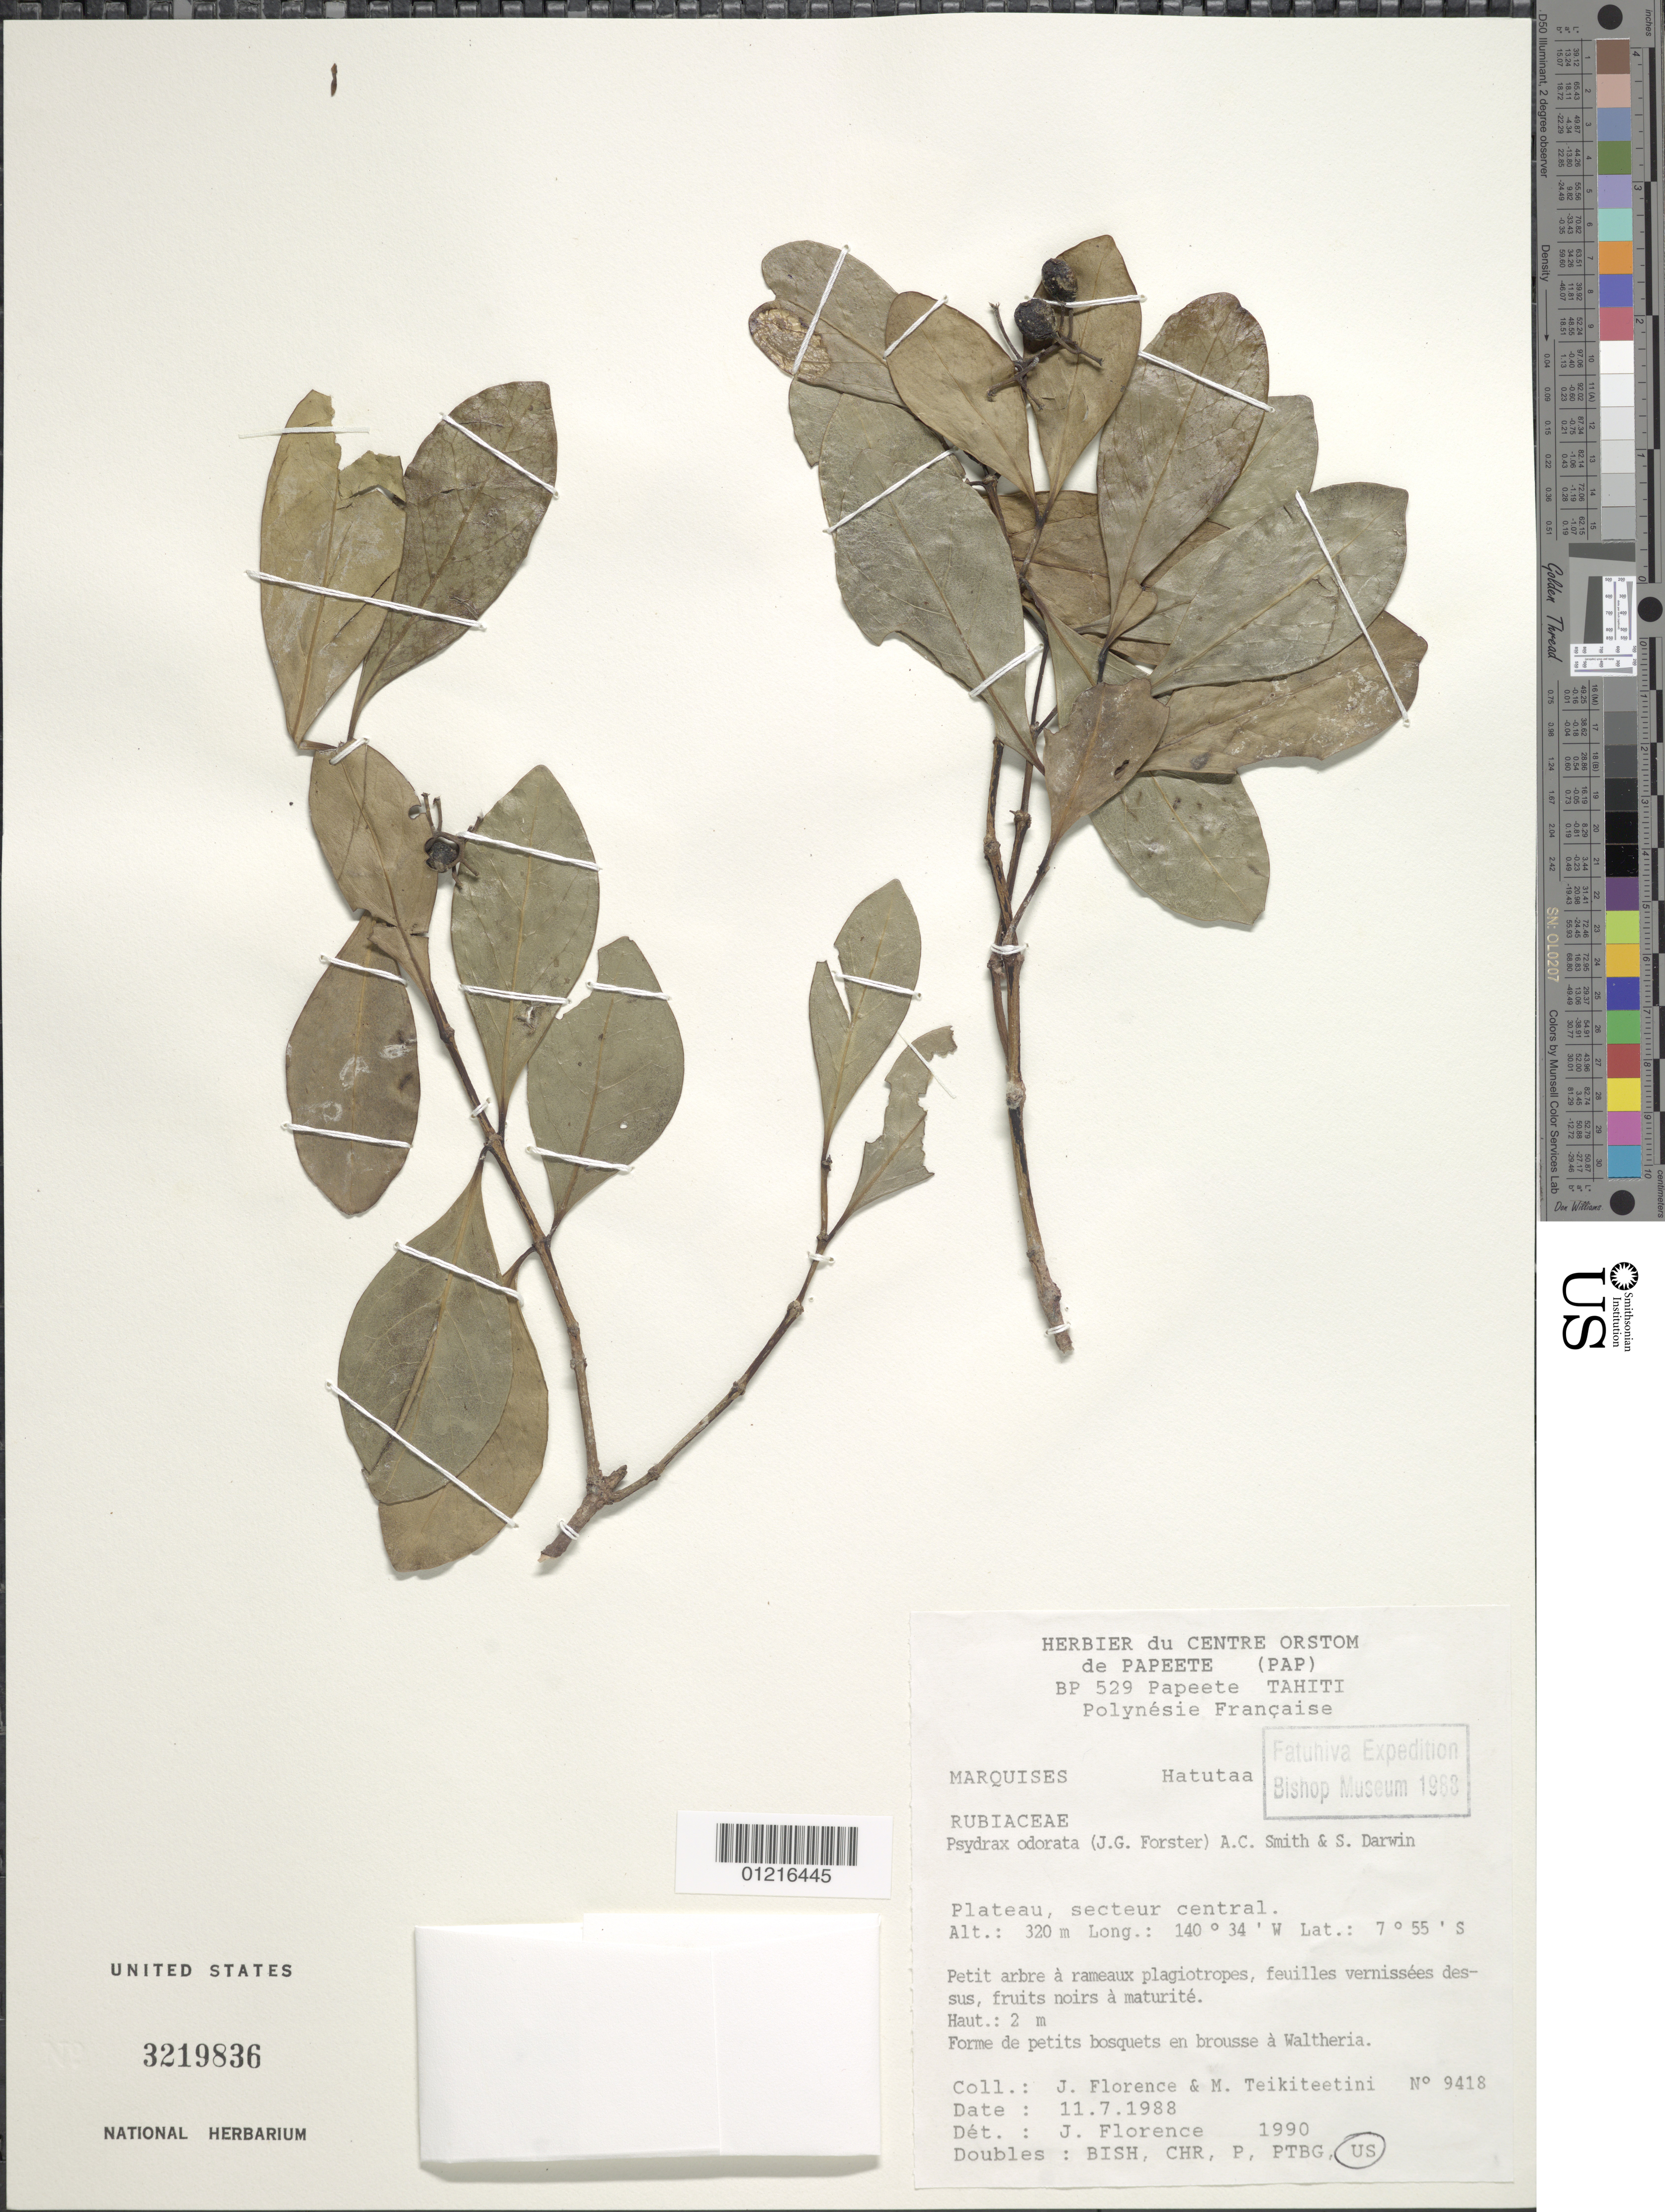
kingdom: Plantae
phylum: Tracheophyta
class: Magnoliopsida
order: Gentianales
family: Rubiaceae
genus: Psydrax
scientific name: Psydrax odorata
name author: (G. Forst.) A.C. Sm. & S.P. Darwin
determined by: Florence, J.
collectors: J. Florence & M. Teikiteetini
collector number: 9418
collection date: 1988-07-11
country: French Polynesia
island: Hatutaa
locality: Plateau, secteur centrale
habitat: Brousse à Waltheria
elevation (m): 320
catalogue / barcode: US 3219836